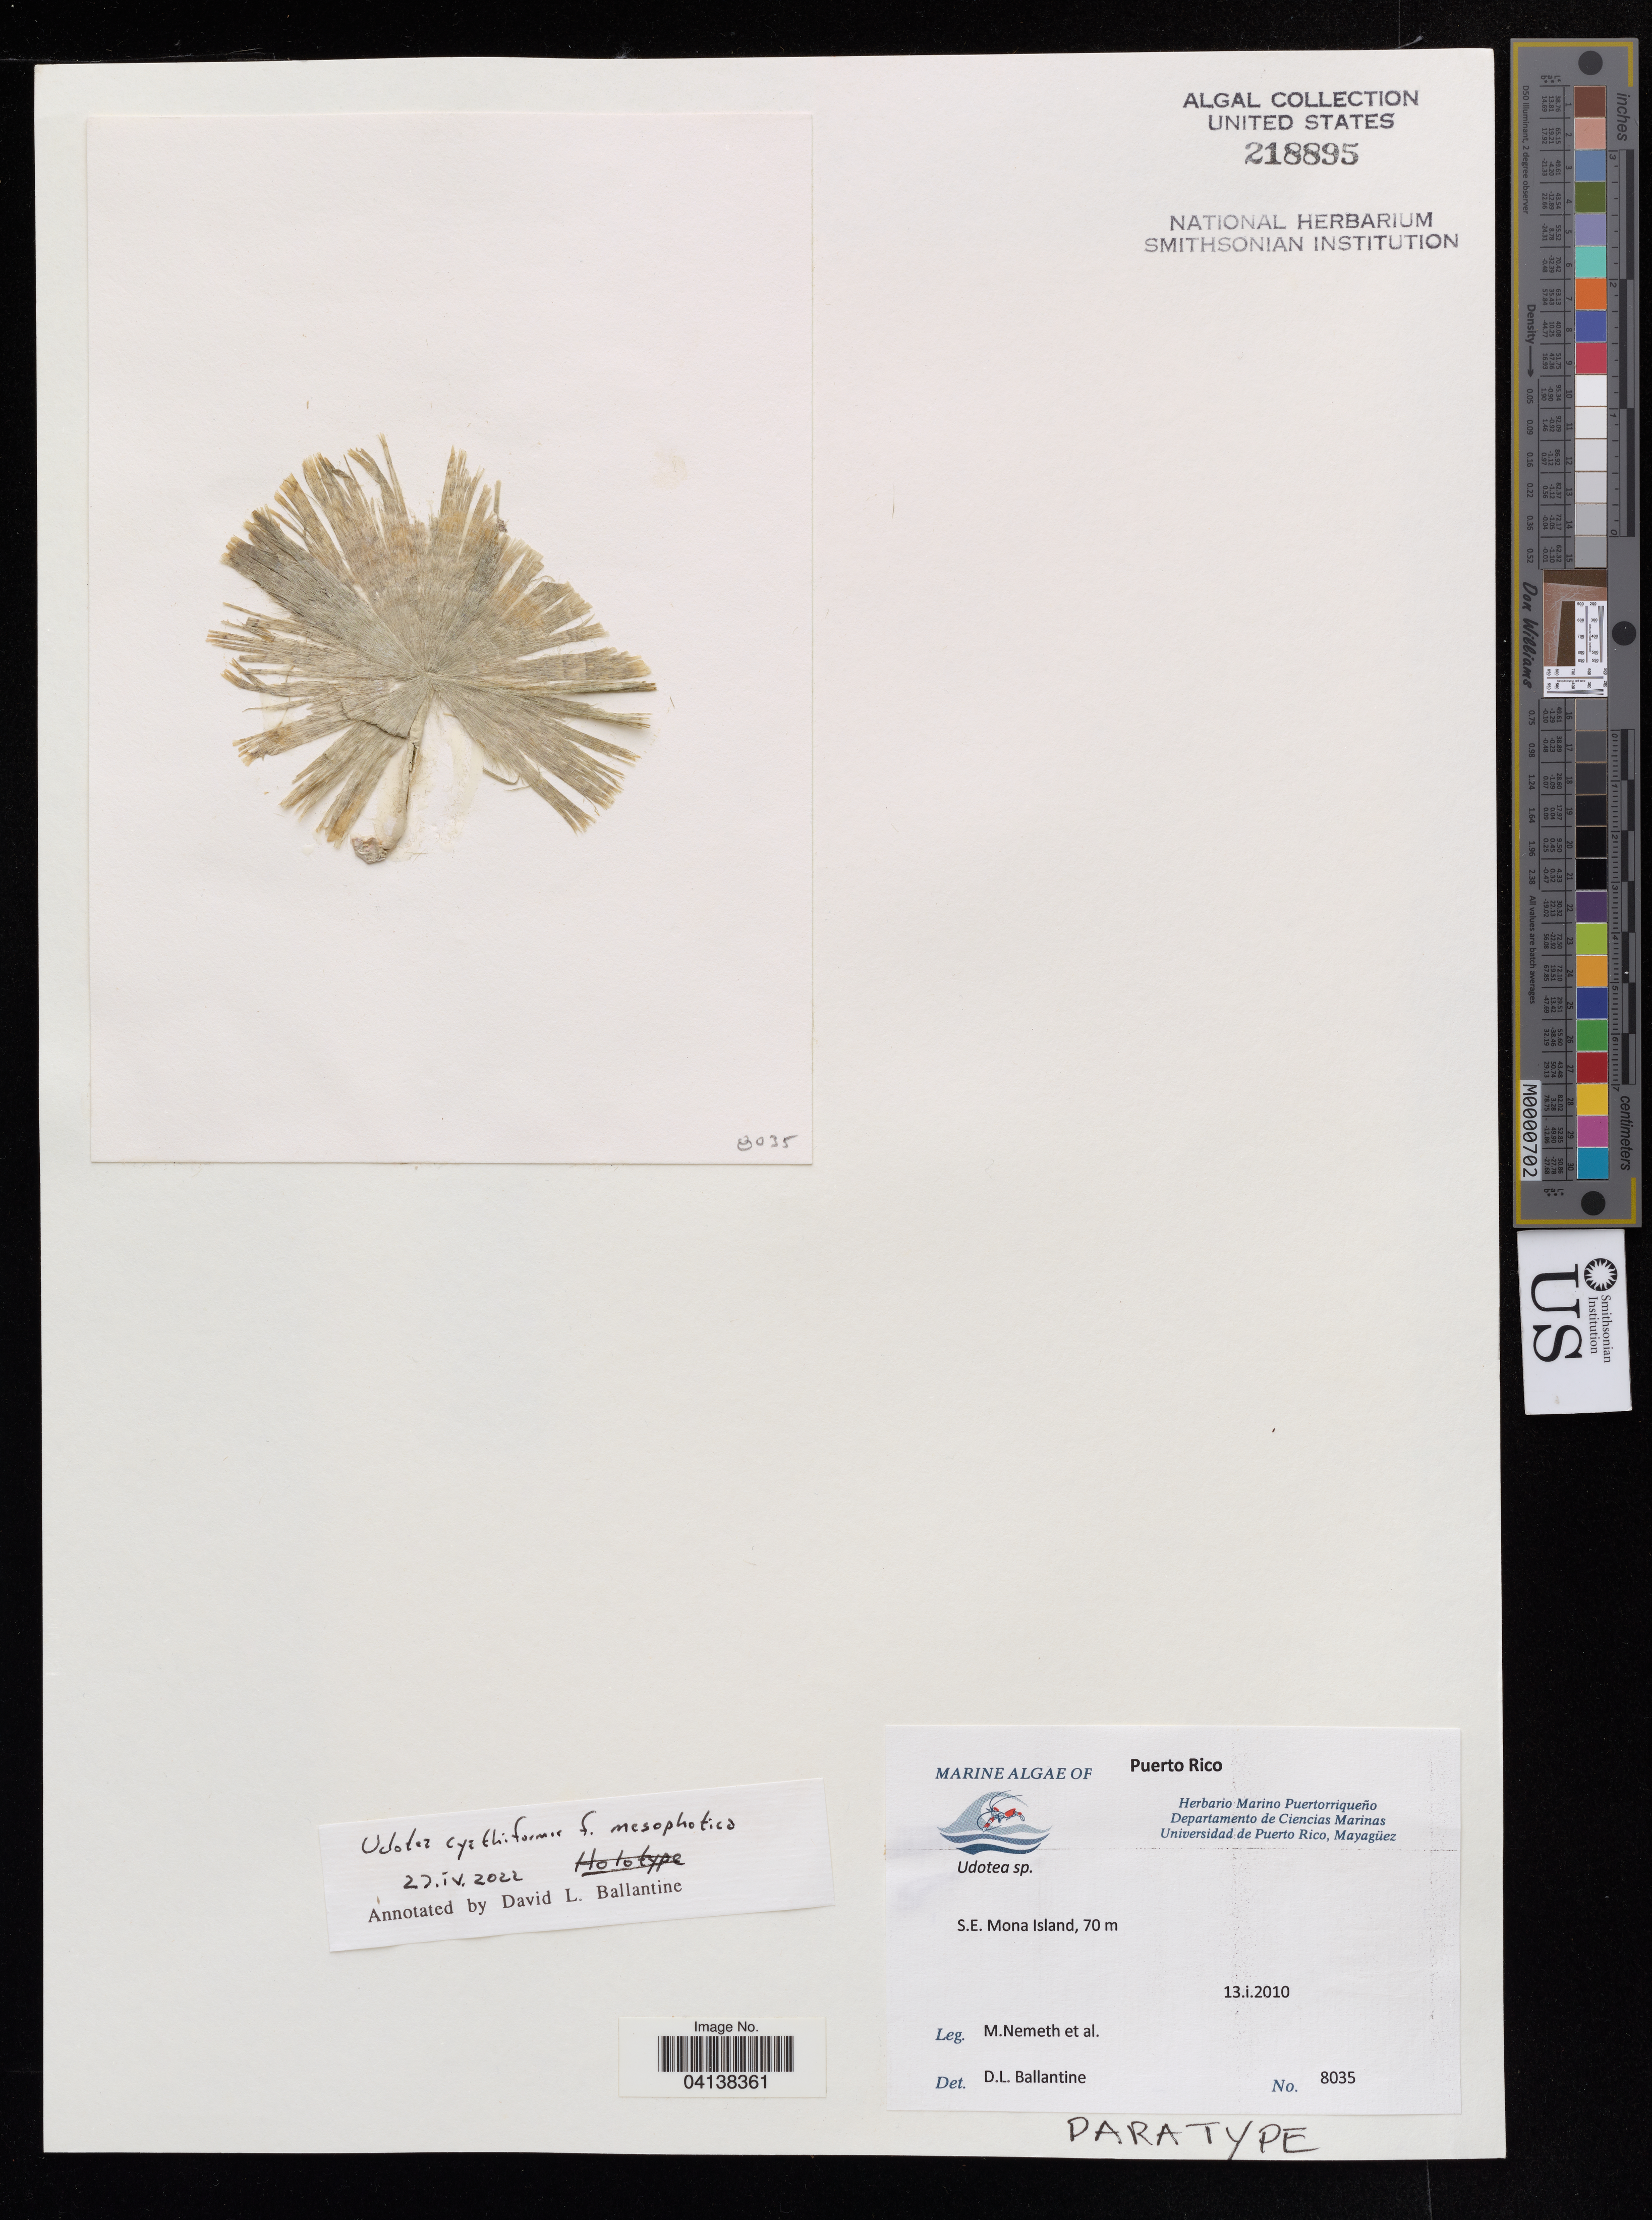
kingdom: Plantae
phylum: Chlorophyta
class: Ulvophyceae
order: Bryopsidales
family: Udoteaceae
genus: Udotea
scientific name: Udotea cyathiformis f. mesophotica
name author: D.L.Ballantine et al.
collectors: M. Nemeth & et al.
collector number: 8035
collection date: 2010-01-13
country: Puerto Rico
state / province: Mayaguëz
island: South Mona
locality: S.E. Mona Island.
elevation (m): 70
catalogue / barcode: US 218895